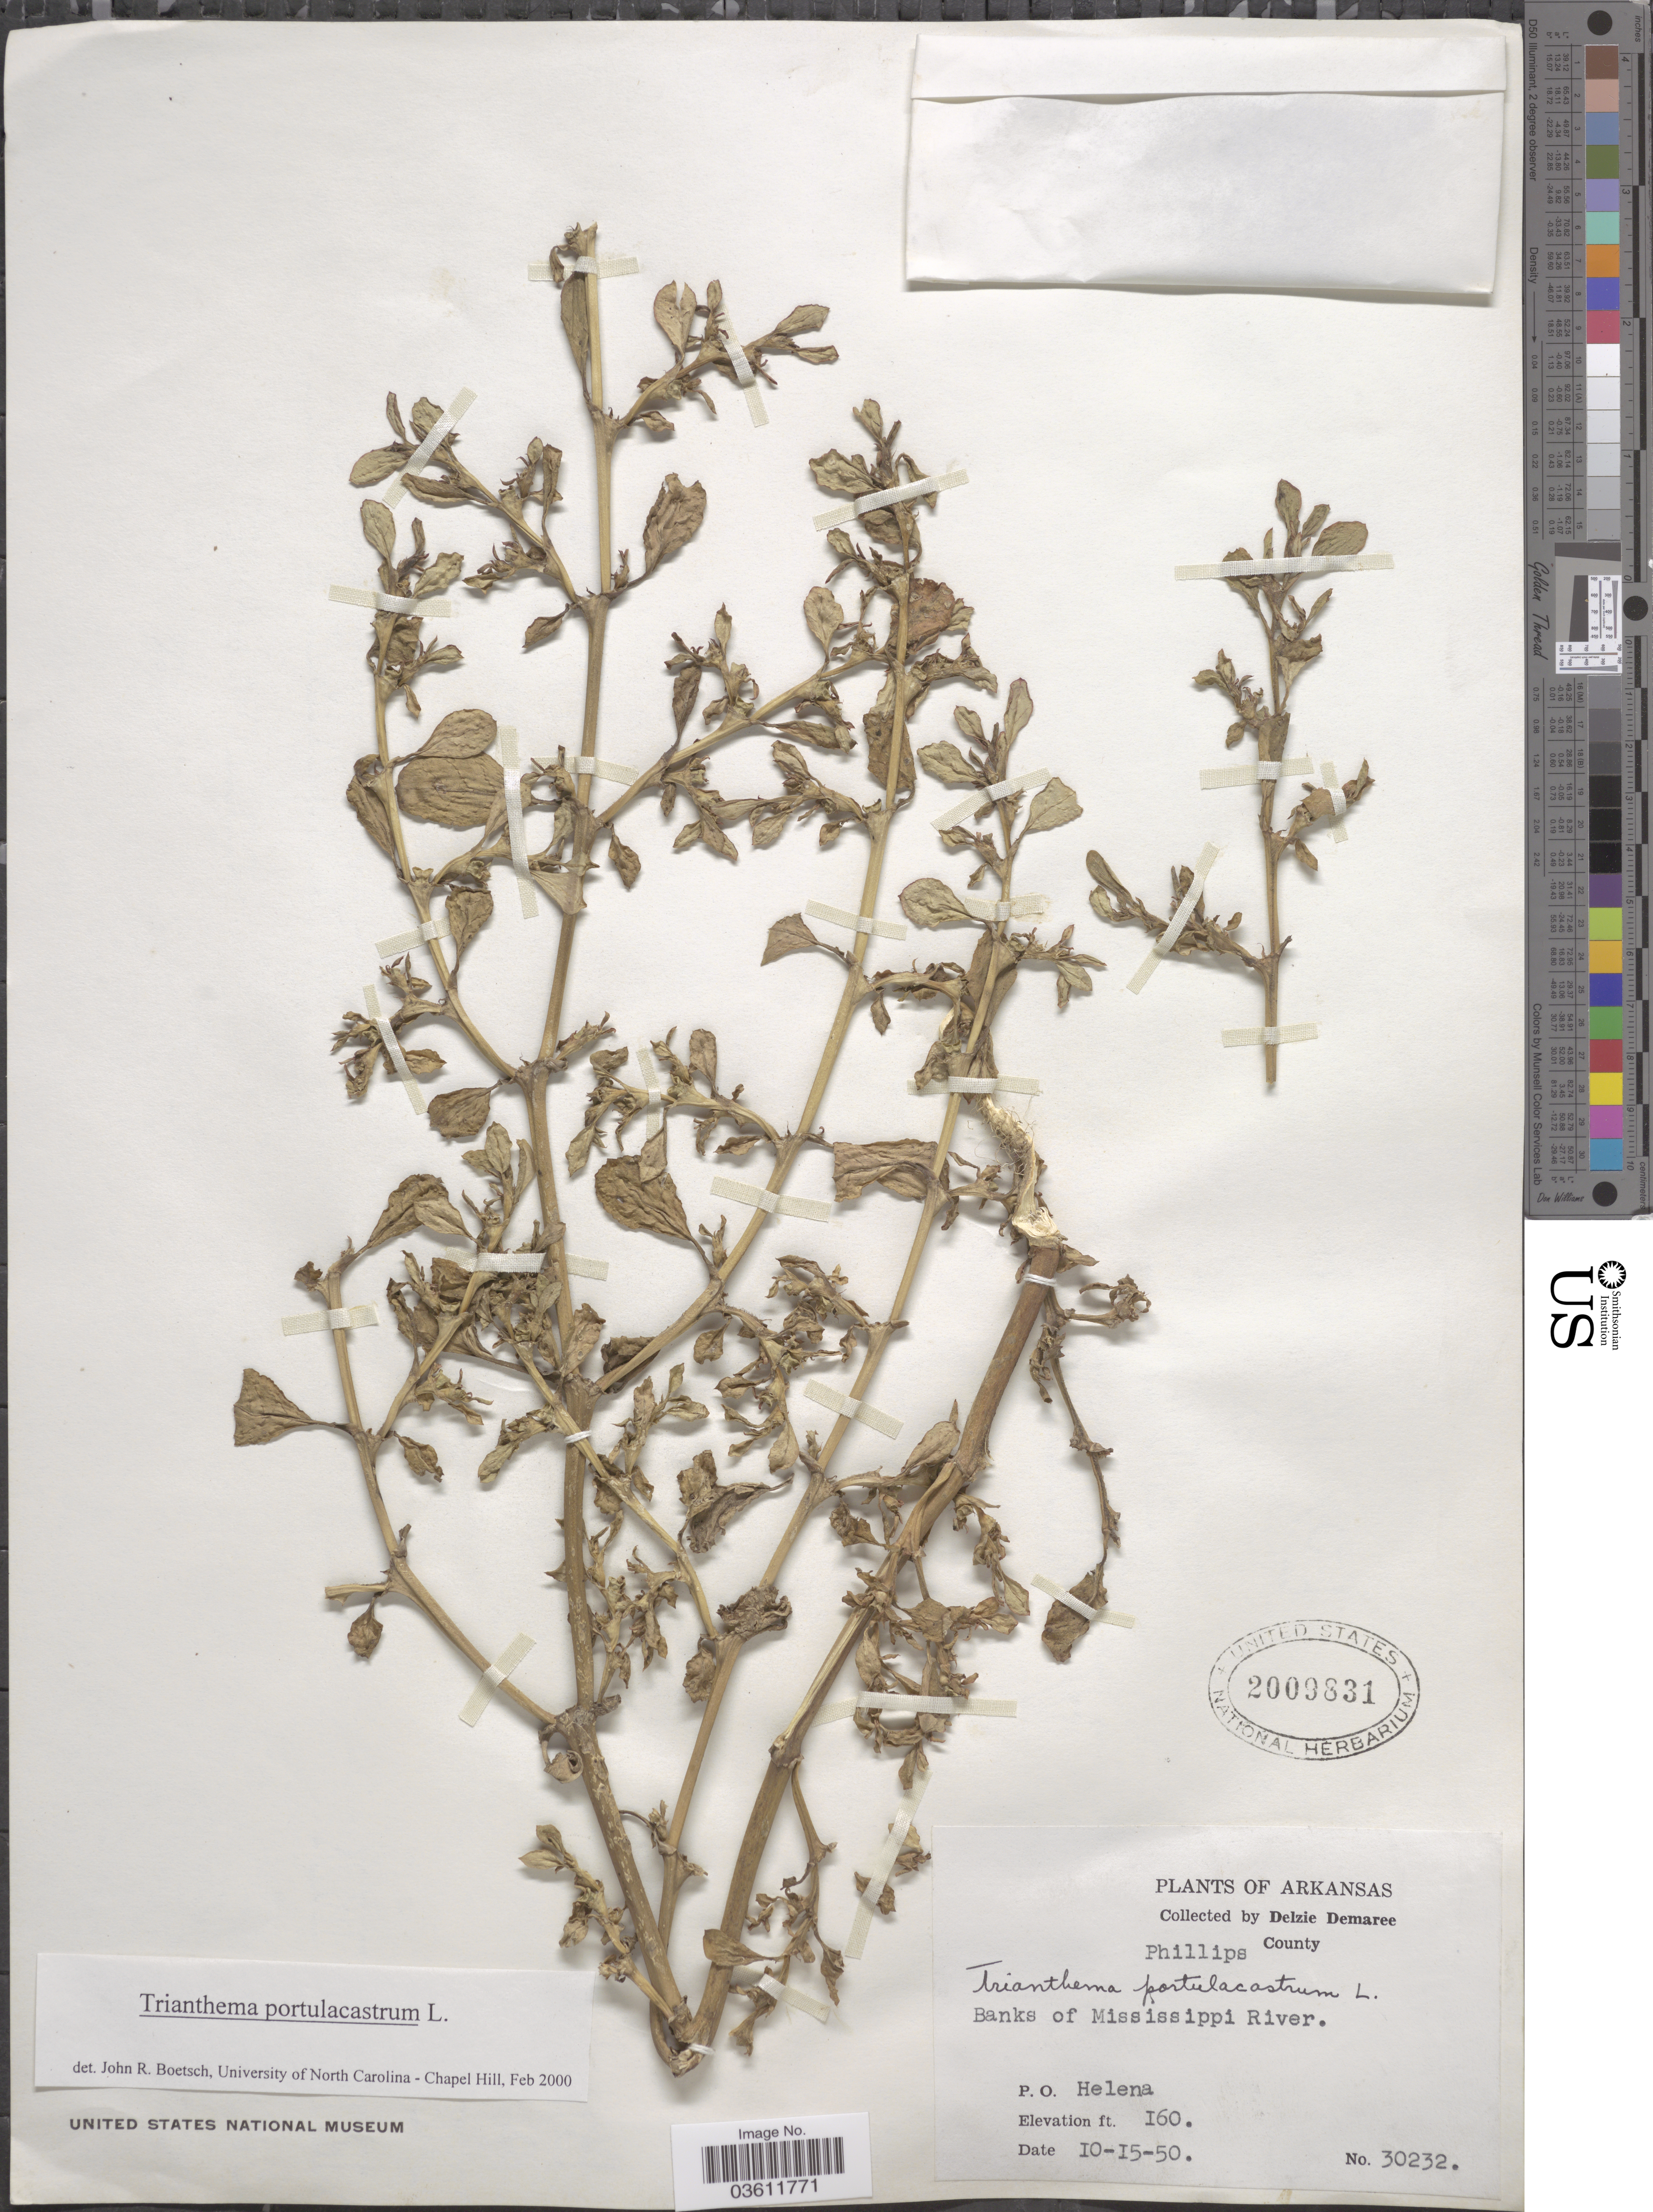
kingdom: Plantae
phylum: Tracheophyta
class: Magnoliopsida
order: Caryophyllales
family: Aizoaceae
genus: Trianthema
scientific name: Trianthema portulacastrum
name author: L.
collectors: D. Demaree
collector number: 30232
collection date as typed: Transcribed d/m/y: 15/10/50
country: United States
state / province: Arkansas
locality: Phillips County. Banks of Mississippi River. P. O. Helena.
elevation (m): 49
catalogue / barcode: US 2009831